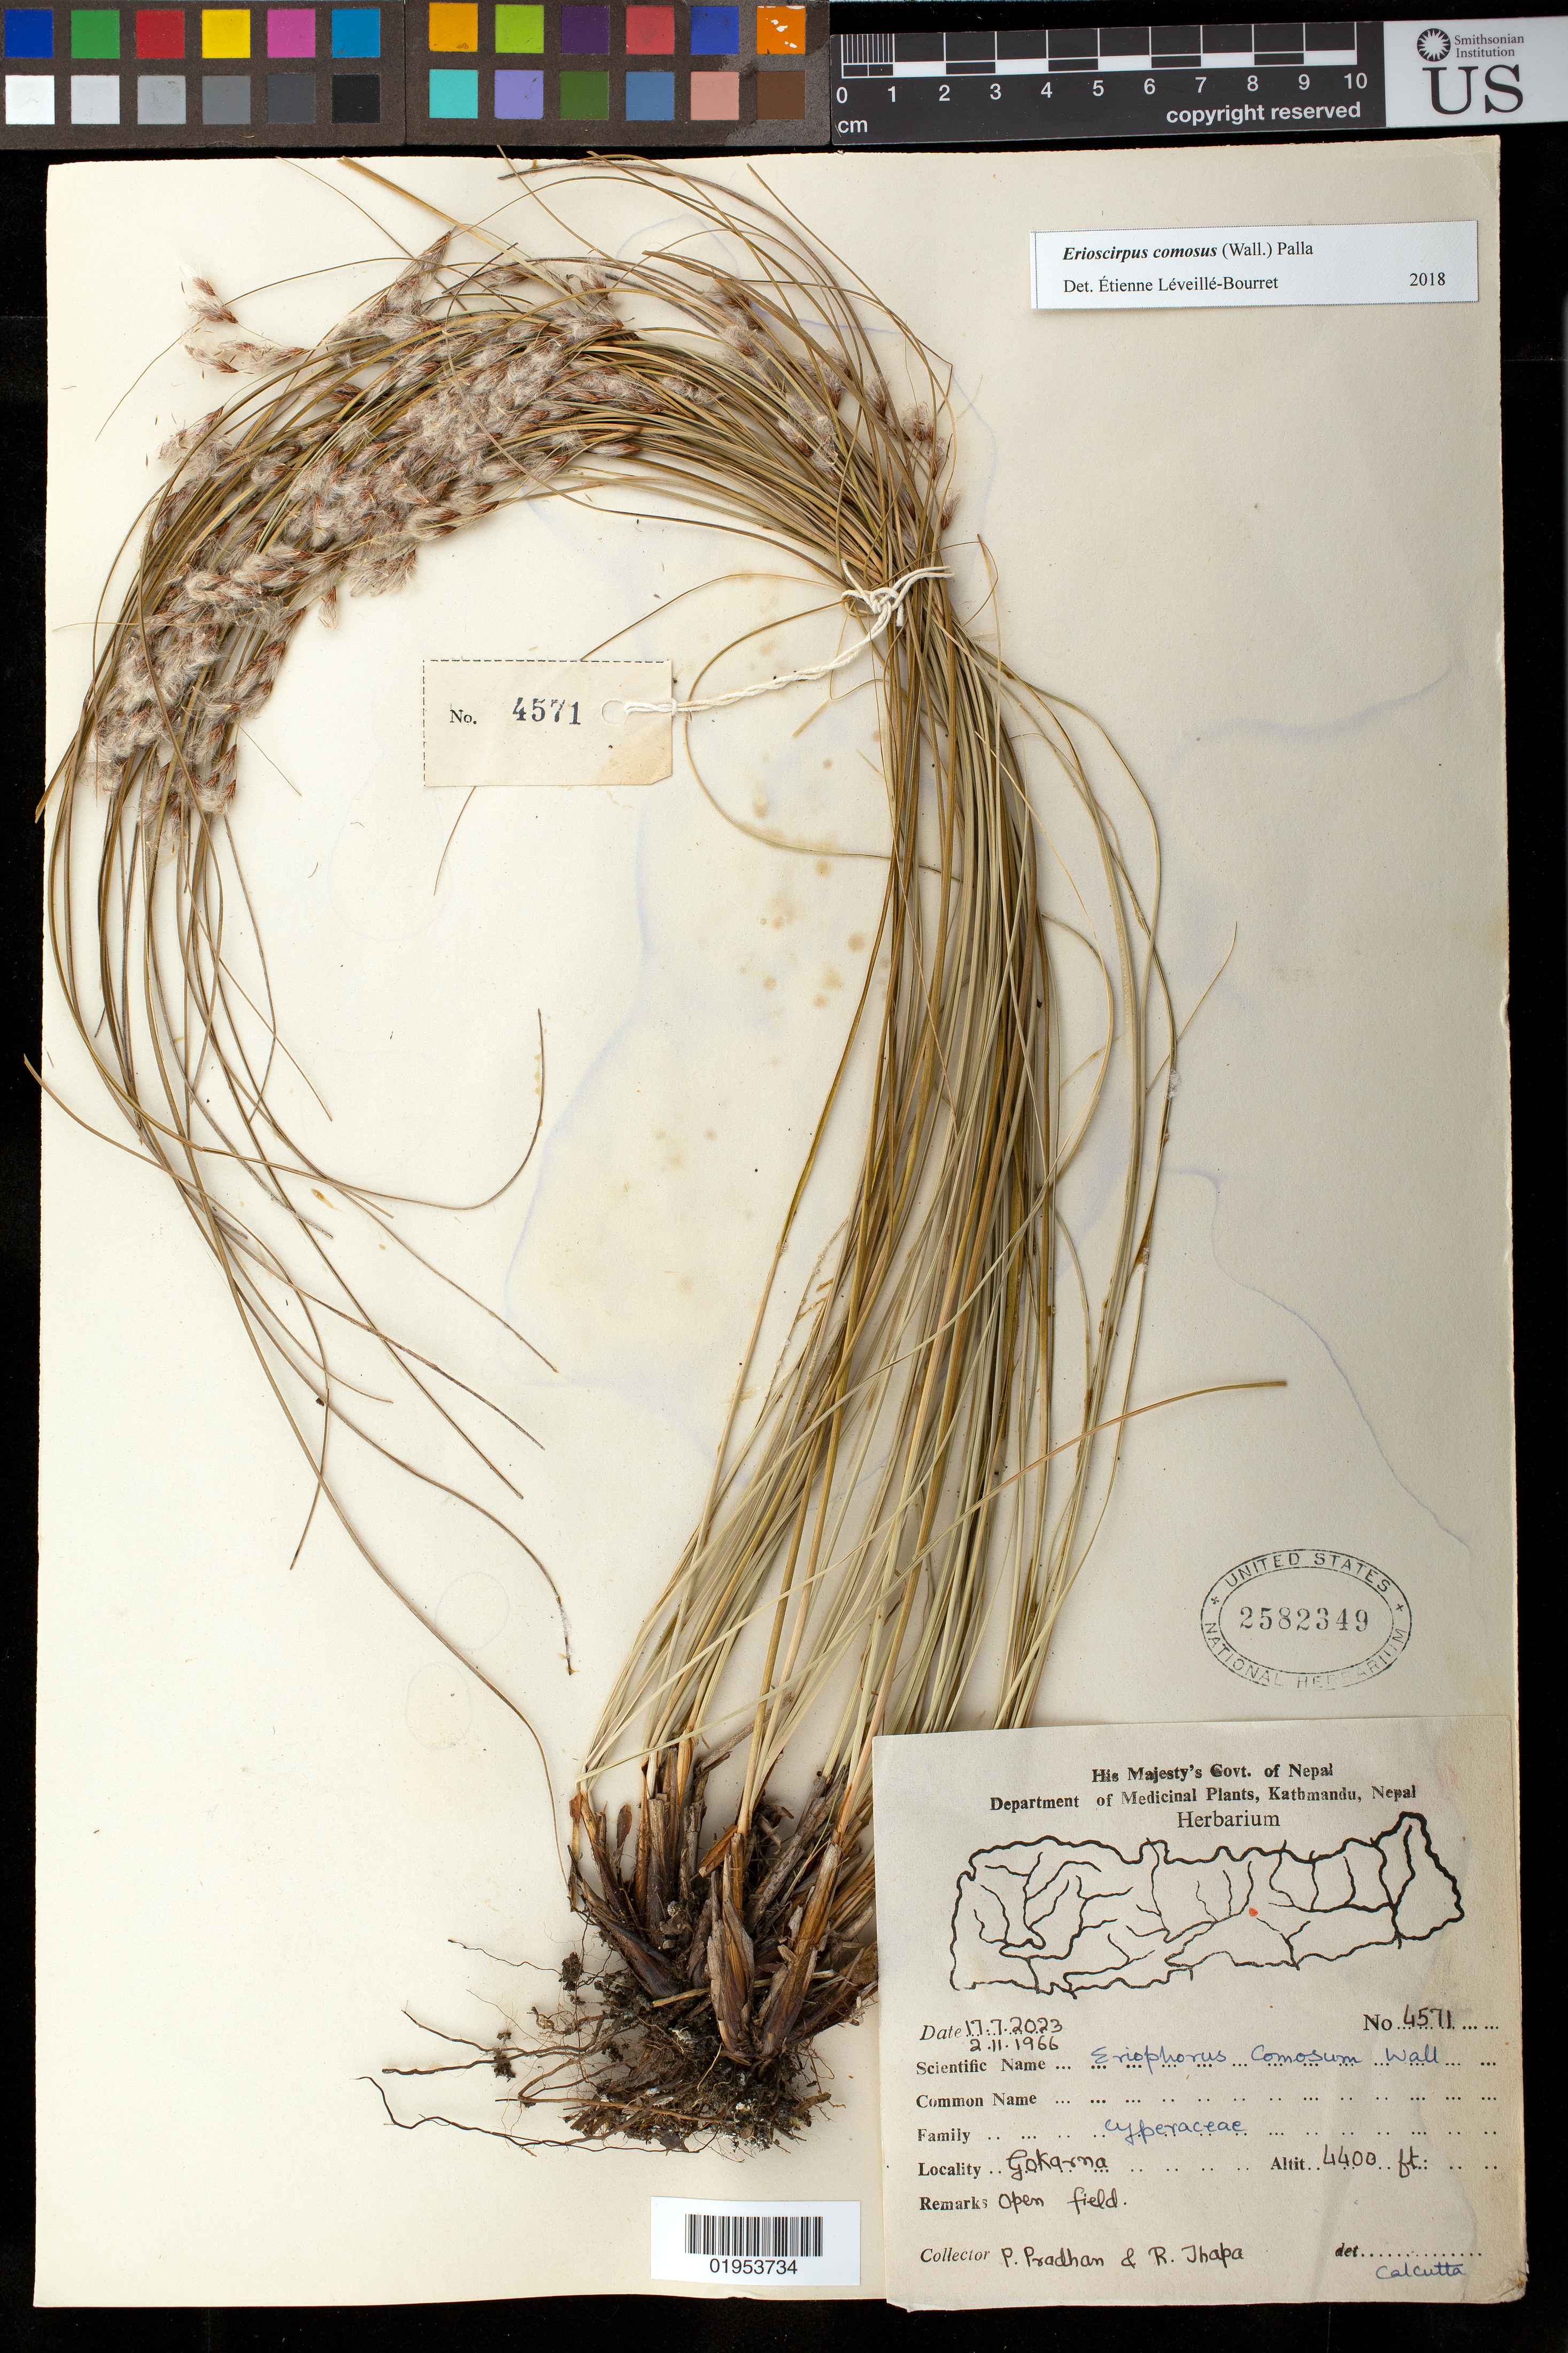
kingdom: Plantae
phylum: Tracheophyta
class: Liliopsida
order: Poales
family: Cyperaceae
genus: Erioscirpus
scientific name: Erioscirpus comosus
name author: (Wall.) Palla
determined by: Léveillé-Bourret, E.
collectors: P. Pradhan & R. Thapa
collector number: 4571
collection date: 1966-02-11 or 1966-11-02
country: Nepal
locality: Gokarna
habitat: Open field.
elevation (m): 1341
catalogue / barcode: US 2582349